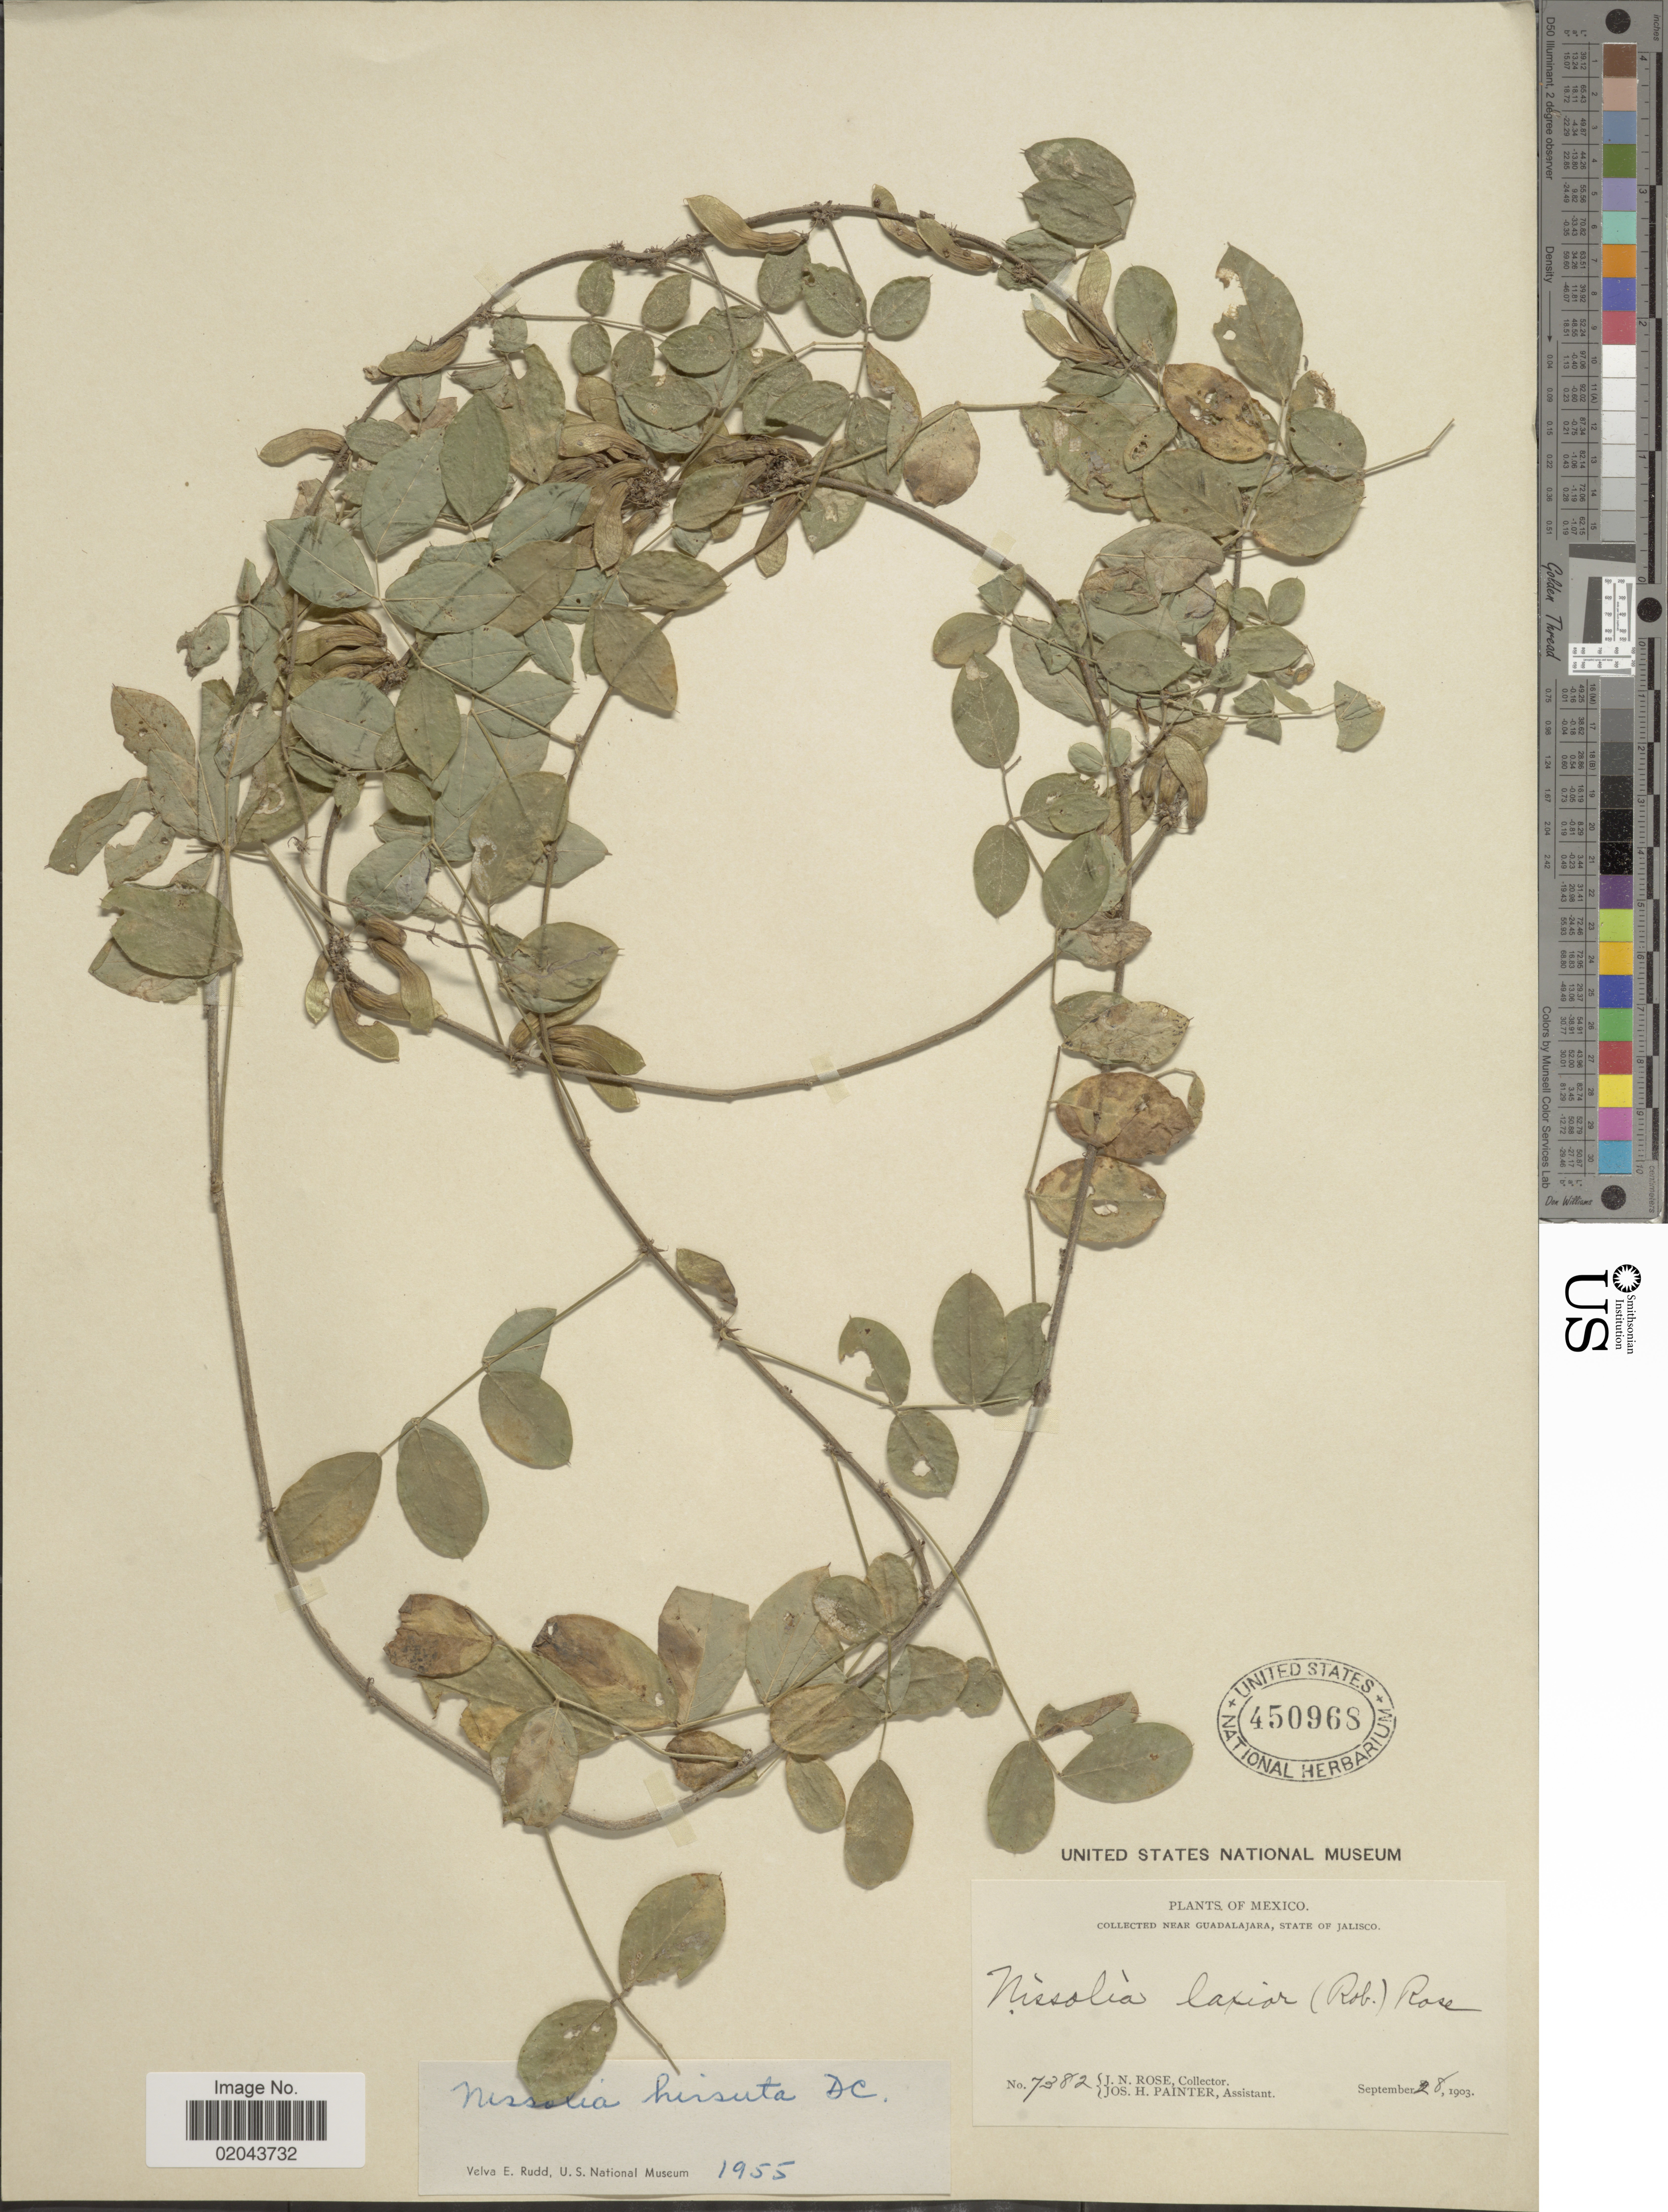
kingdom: Plantae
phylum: Tracheophyta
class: Magnoliopsida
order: Fabales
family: Fabaceae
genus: Nissolia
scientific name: Nissolia microptera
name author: Poir.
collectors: J. N. Rose & J. H. Painter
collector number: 7382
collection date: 1903-09-28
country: Mexico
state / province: Jalisco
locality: Near Guadalajara.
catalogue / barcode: US 450968